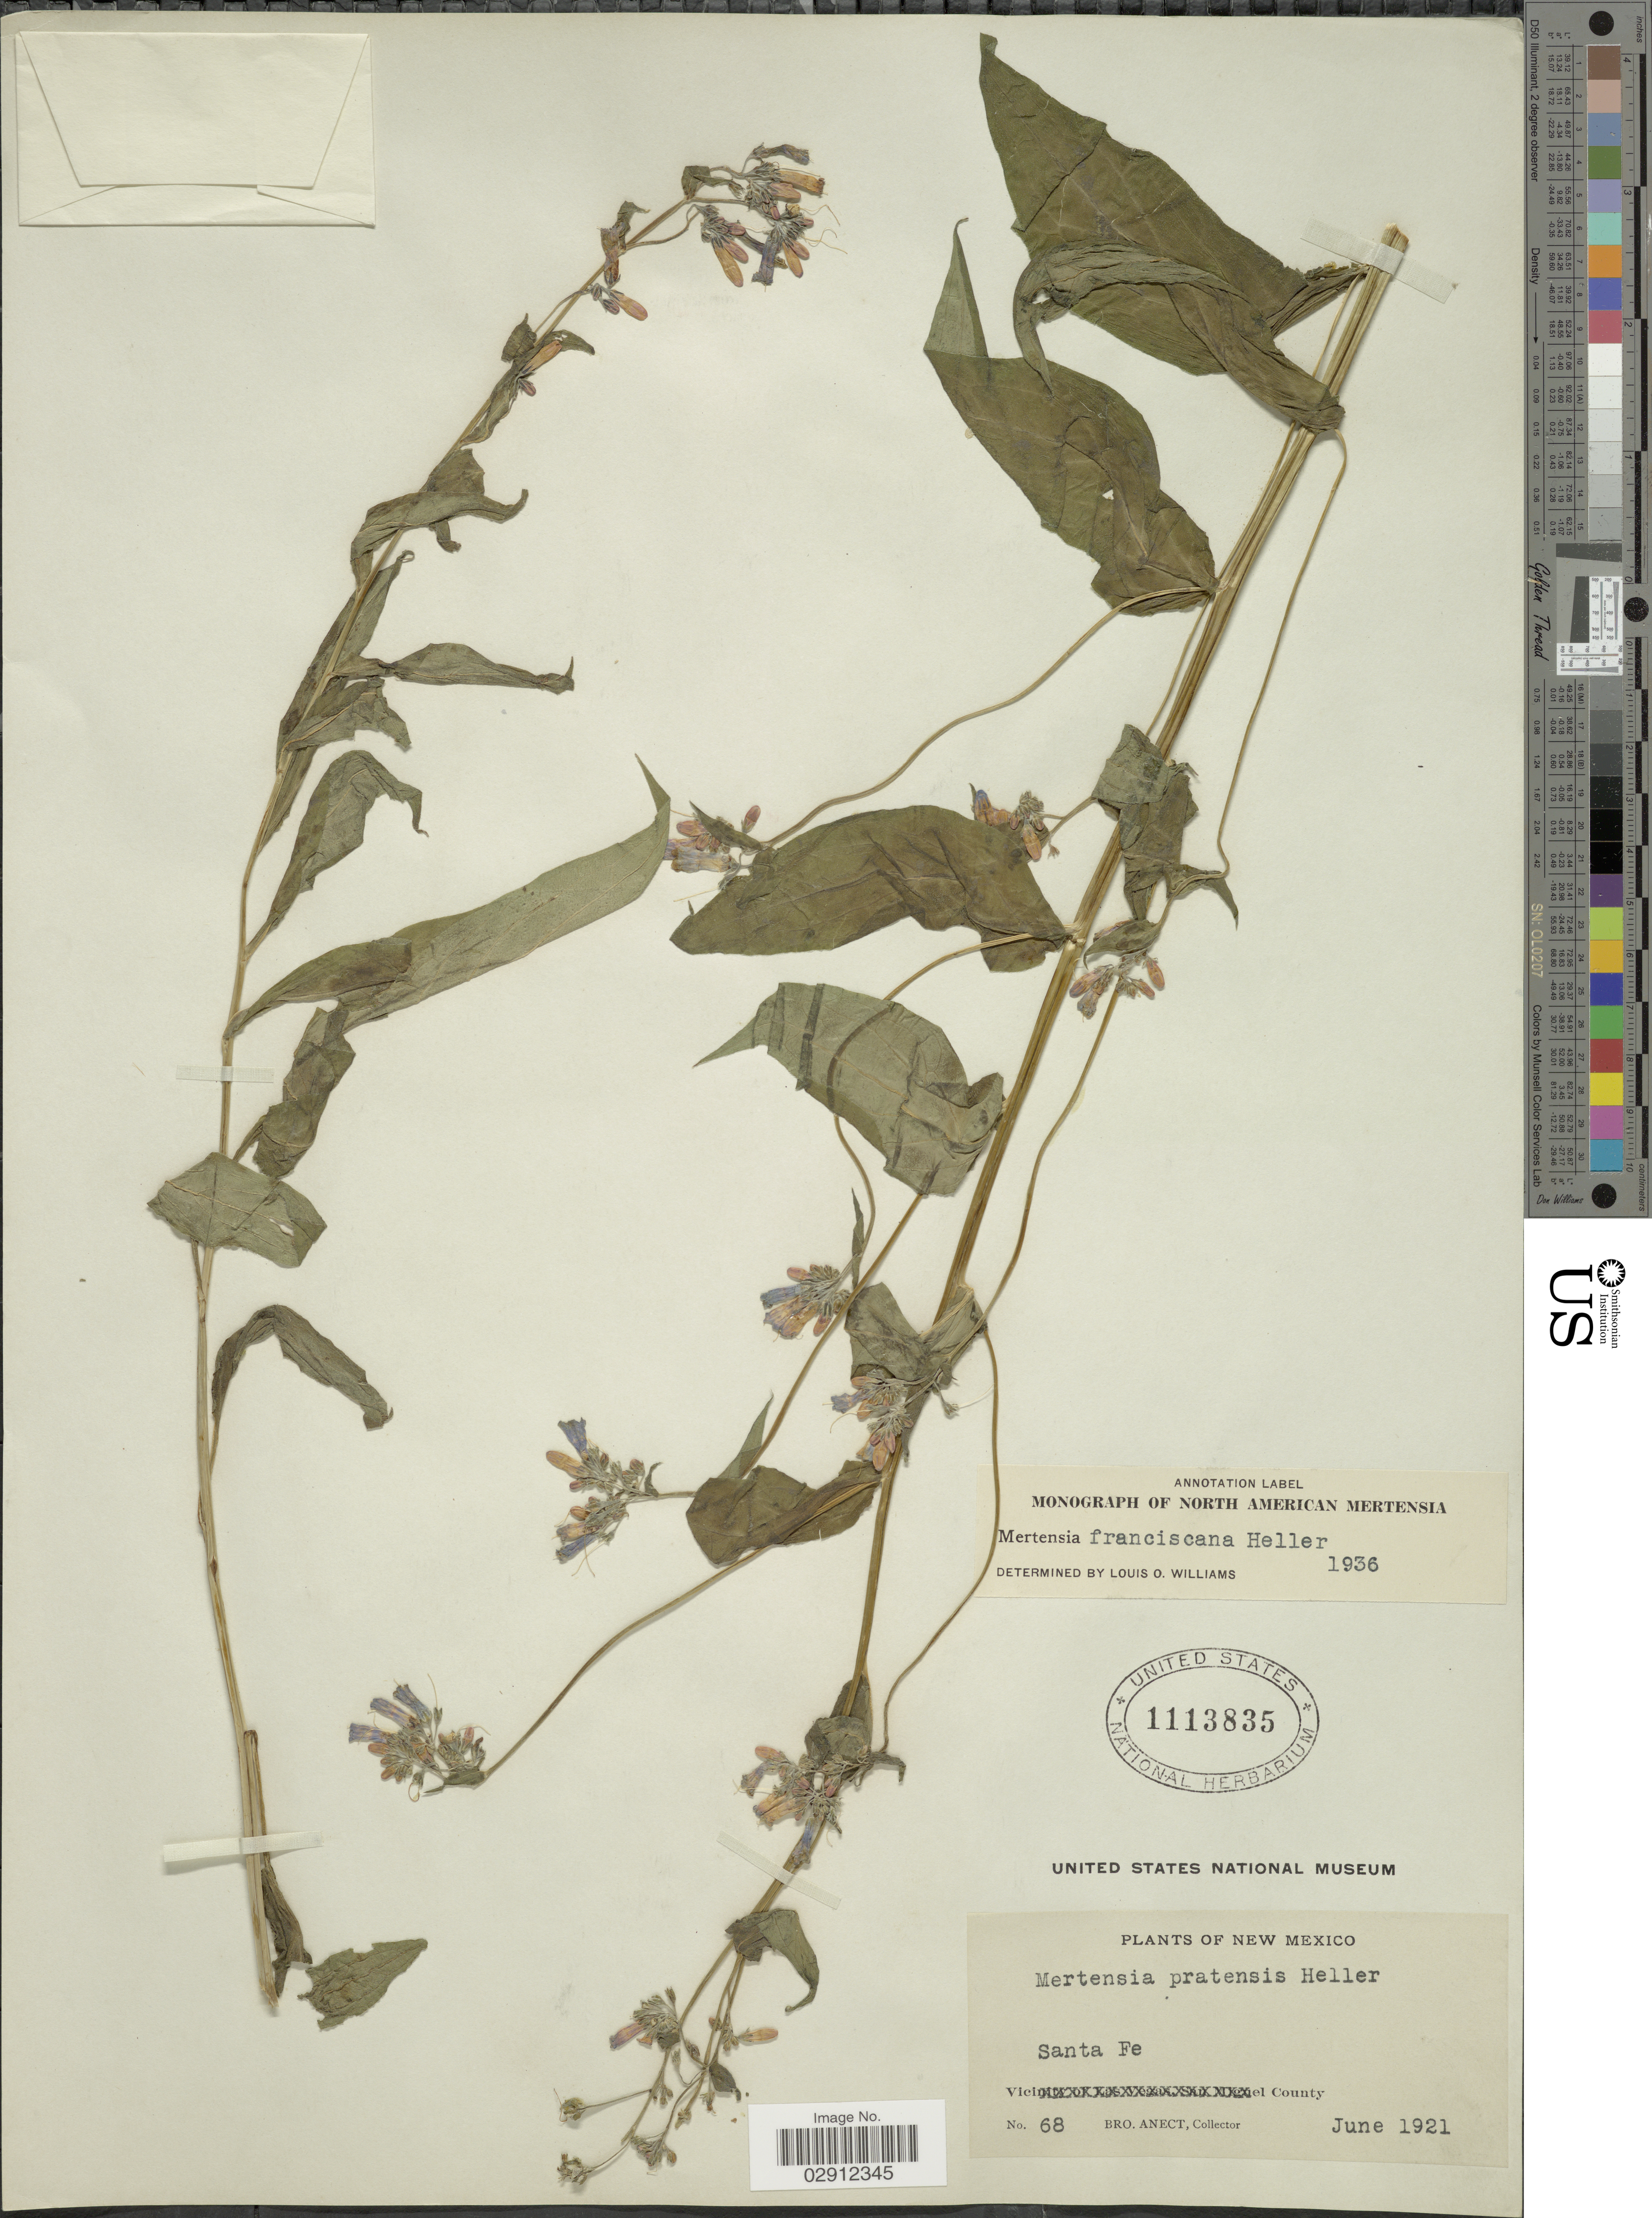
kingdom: Plantae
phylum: Tracheophyta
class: Magnoliopsida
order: Boraginales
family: Boraginaceae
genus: Mertensia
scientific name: Mertensia franciscana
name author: A. Heller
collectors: B. Anect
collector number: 68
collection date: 1921-06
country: United States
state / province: New Mexico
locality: Santa Fe County.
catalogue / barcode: US 1113835